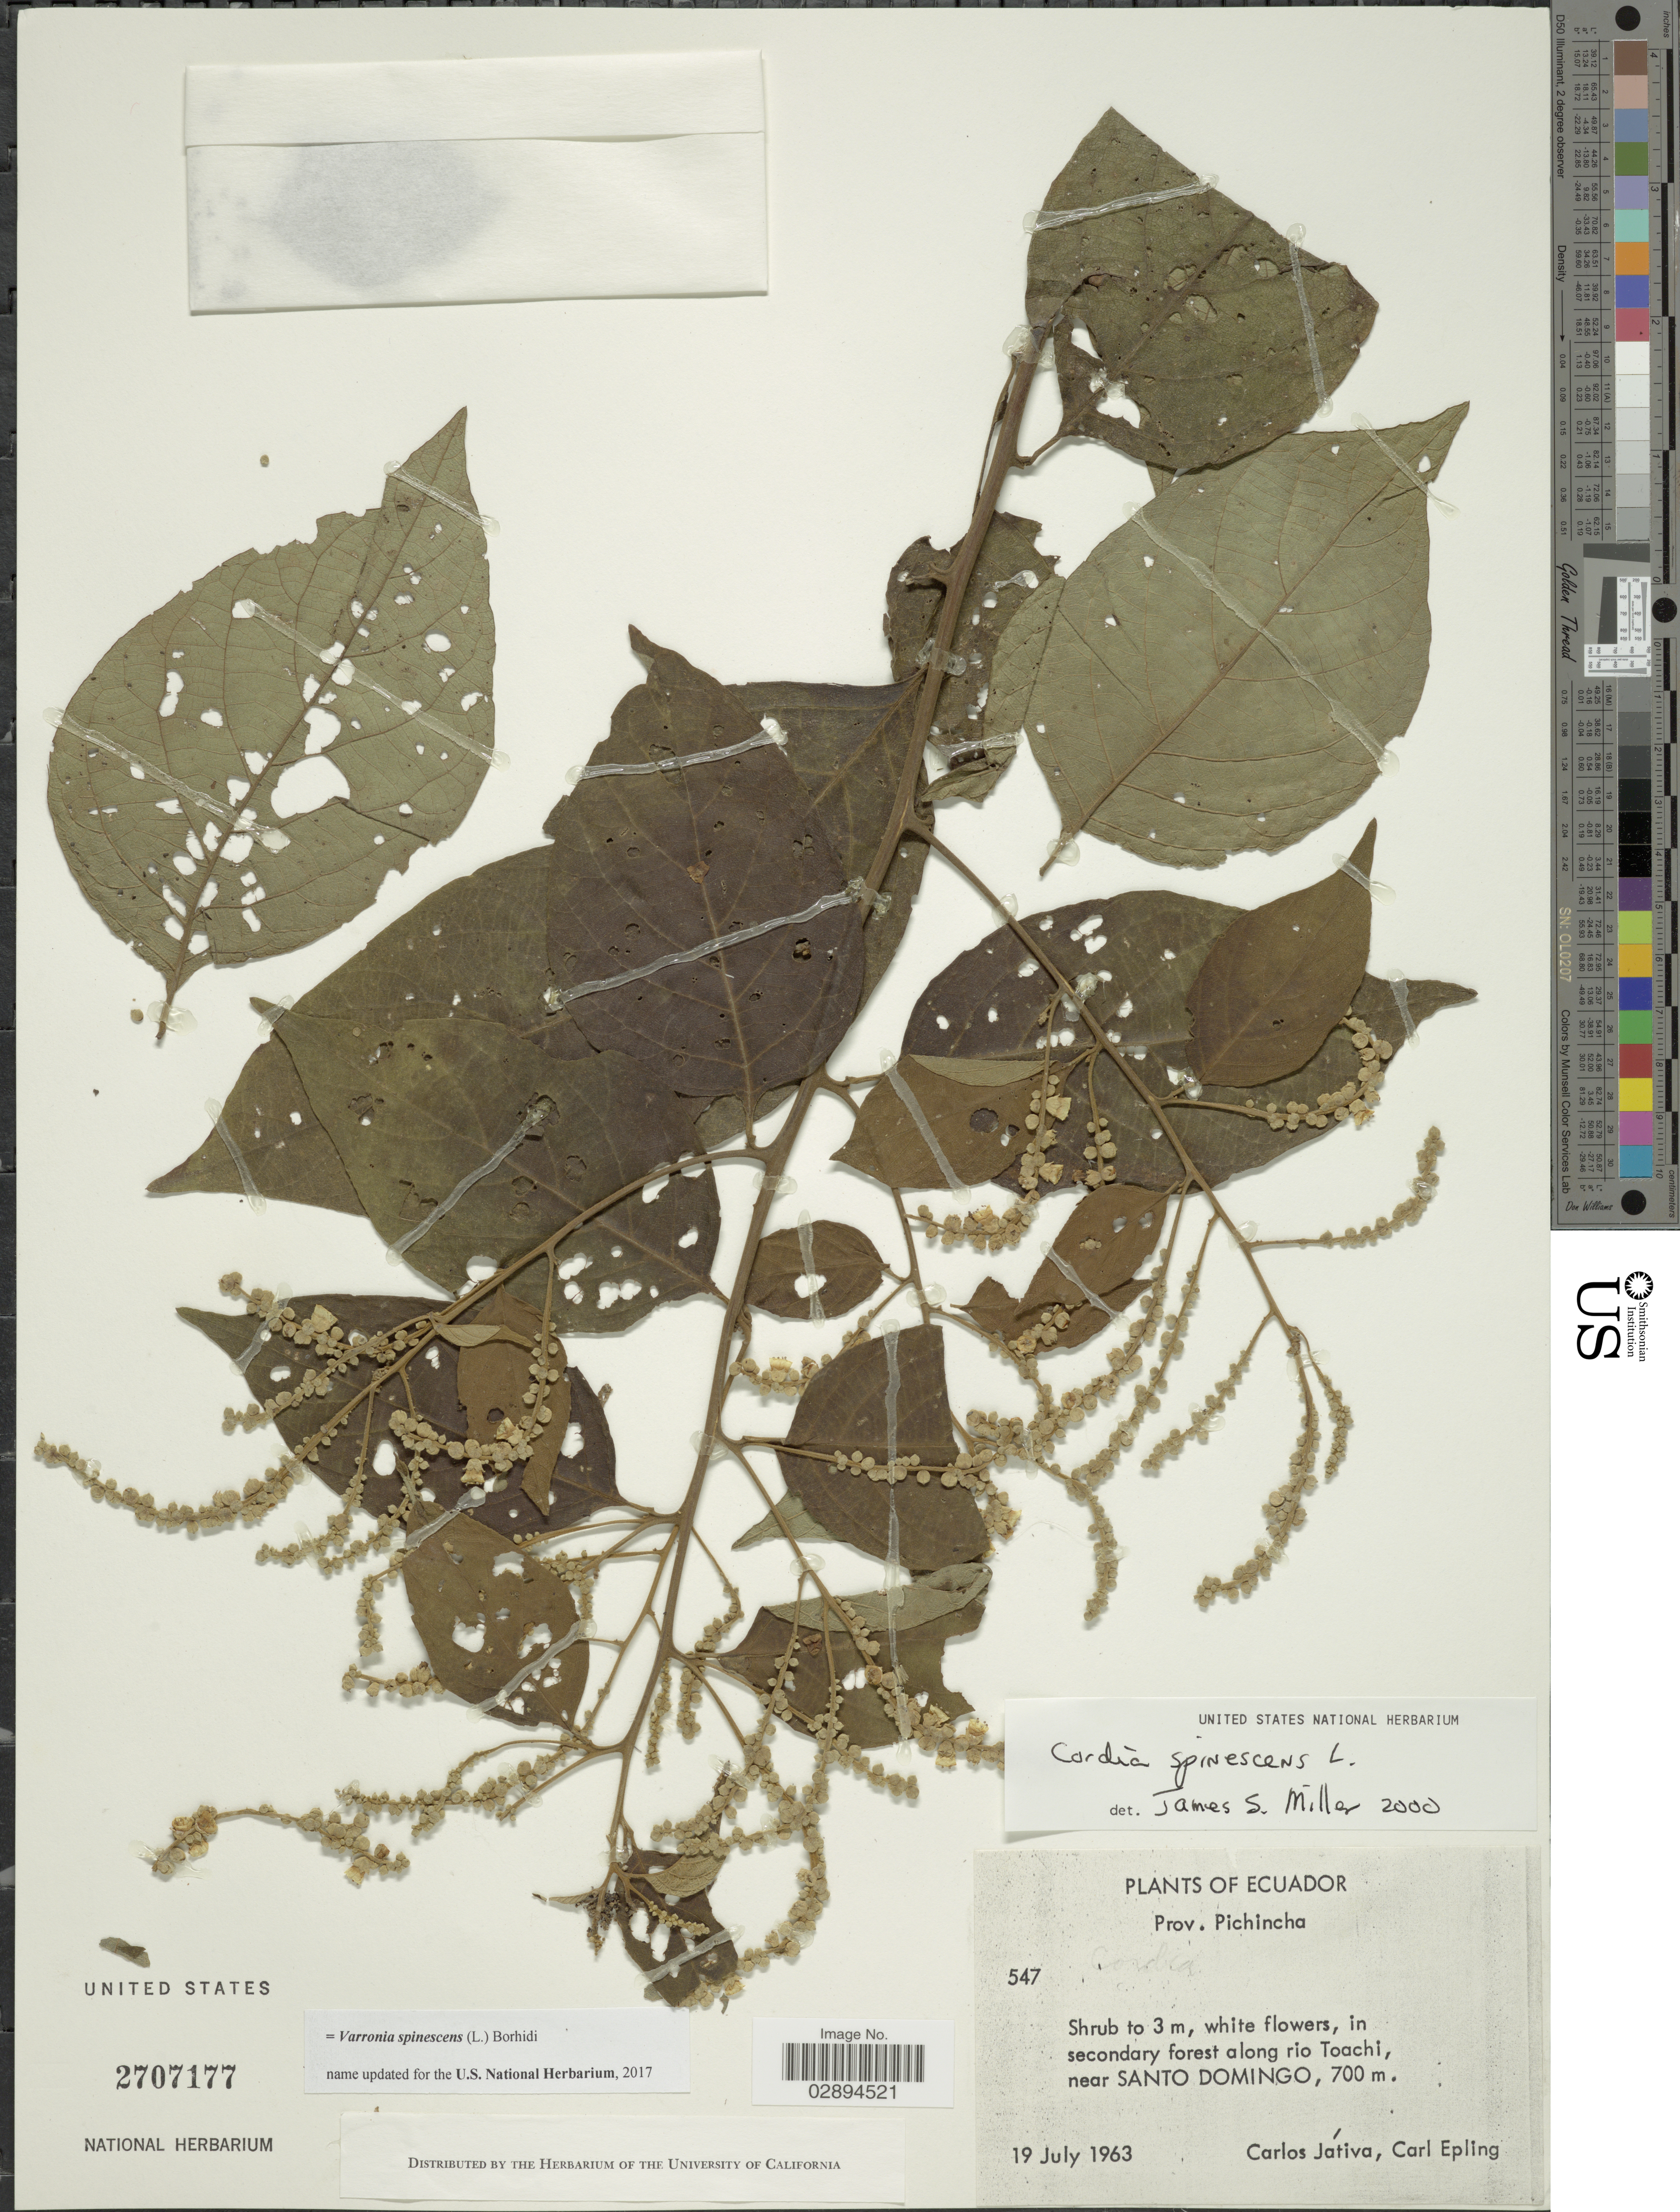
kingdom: Plantae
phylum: Tracheophyta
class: Magnoliopsida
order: Boraginales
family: Cordiaceae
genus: Varronia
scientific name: Varronia spinescens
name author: (L.) Borhidi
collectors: C. D. Játiva & C. C. Epling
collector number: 547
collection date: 1963-07-19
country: Ecuador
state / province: Pichincha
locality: In Secondary forest along rio Toachi, near Santo Domingo.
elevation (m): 700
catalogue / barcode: US 2707177